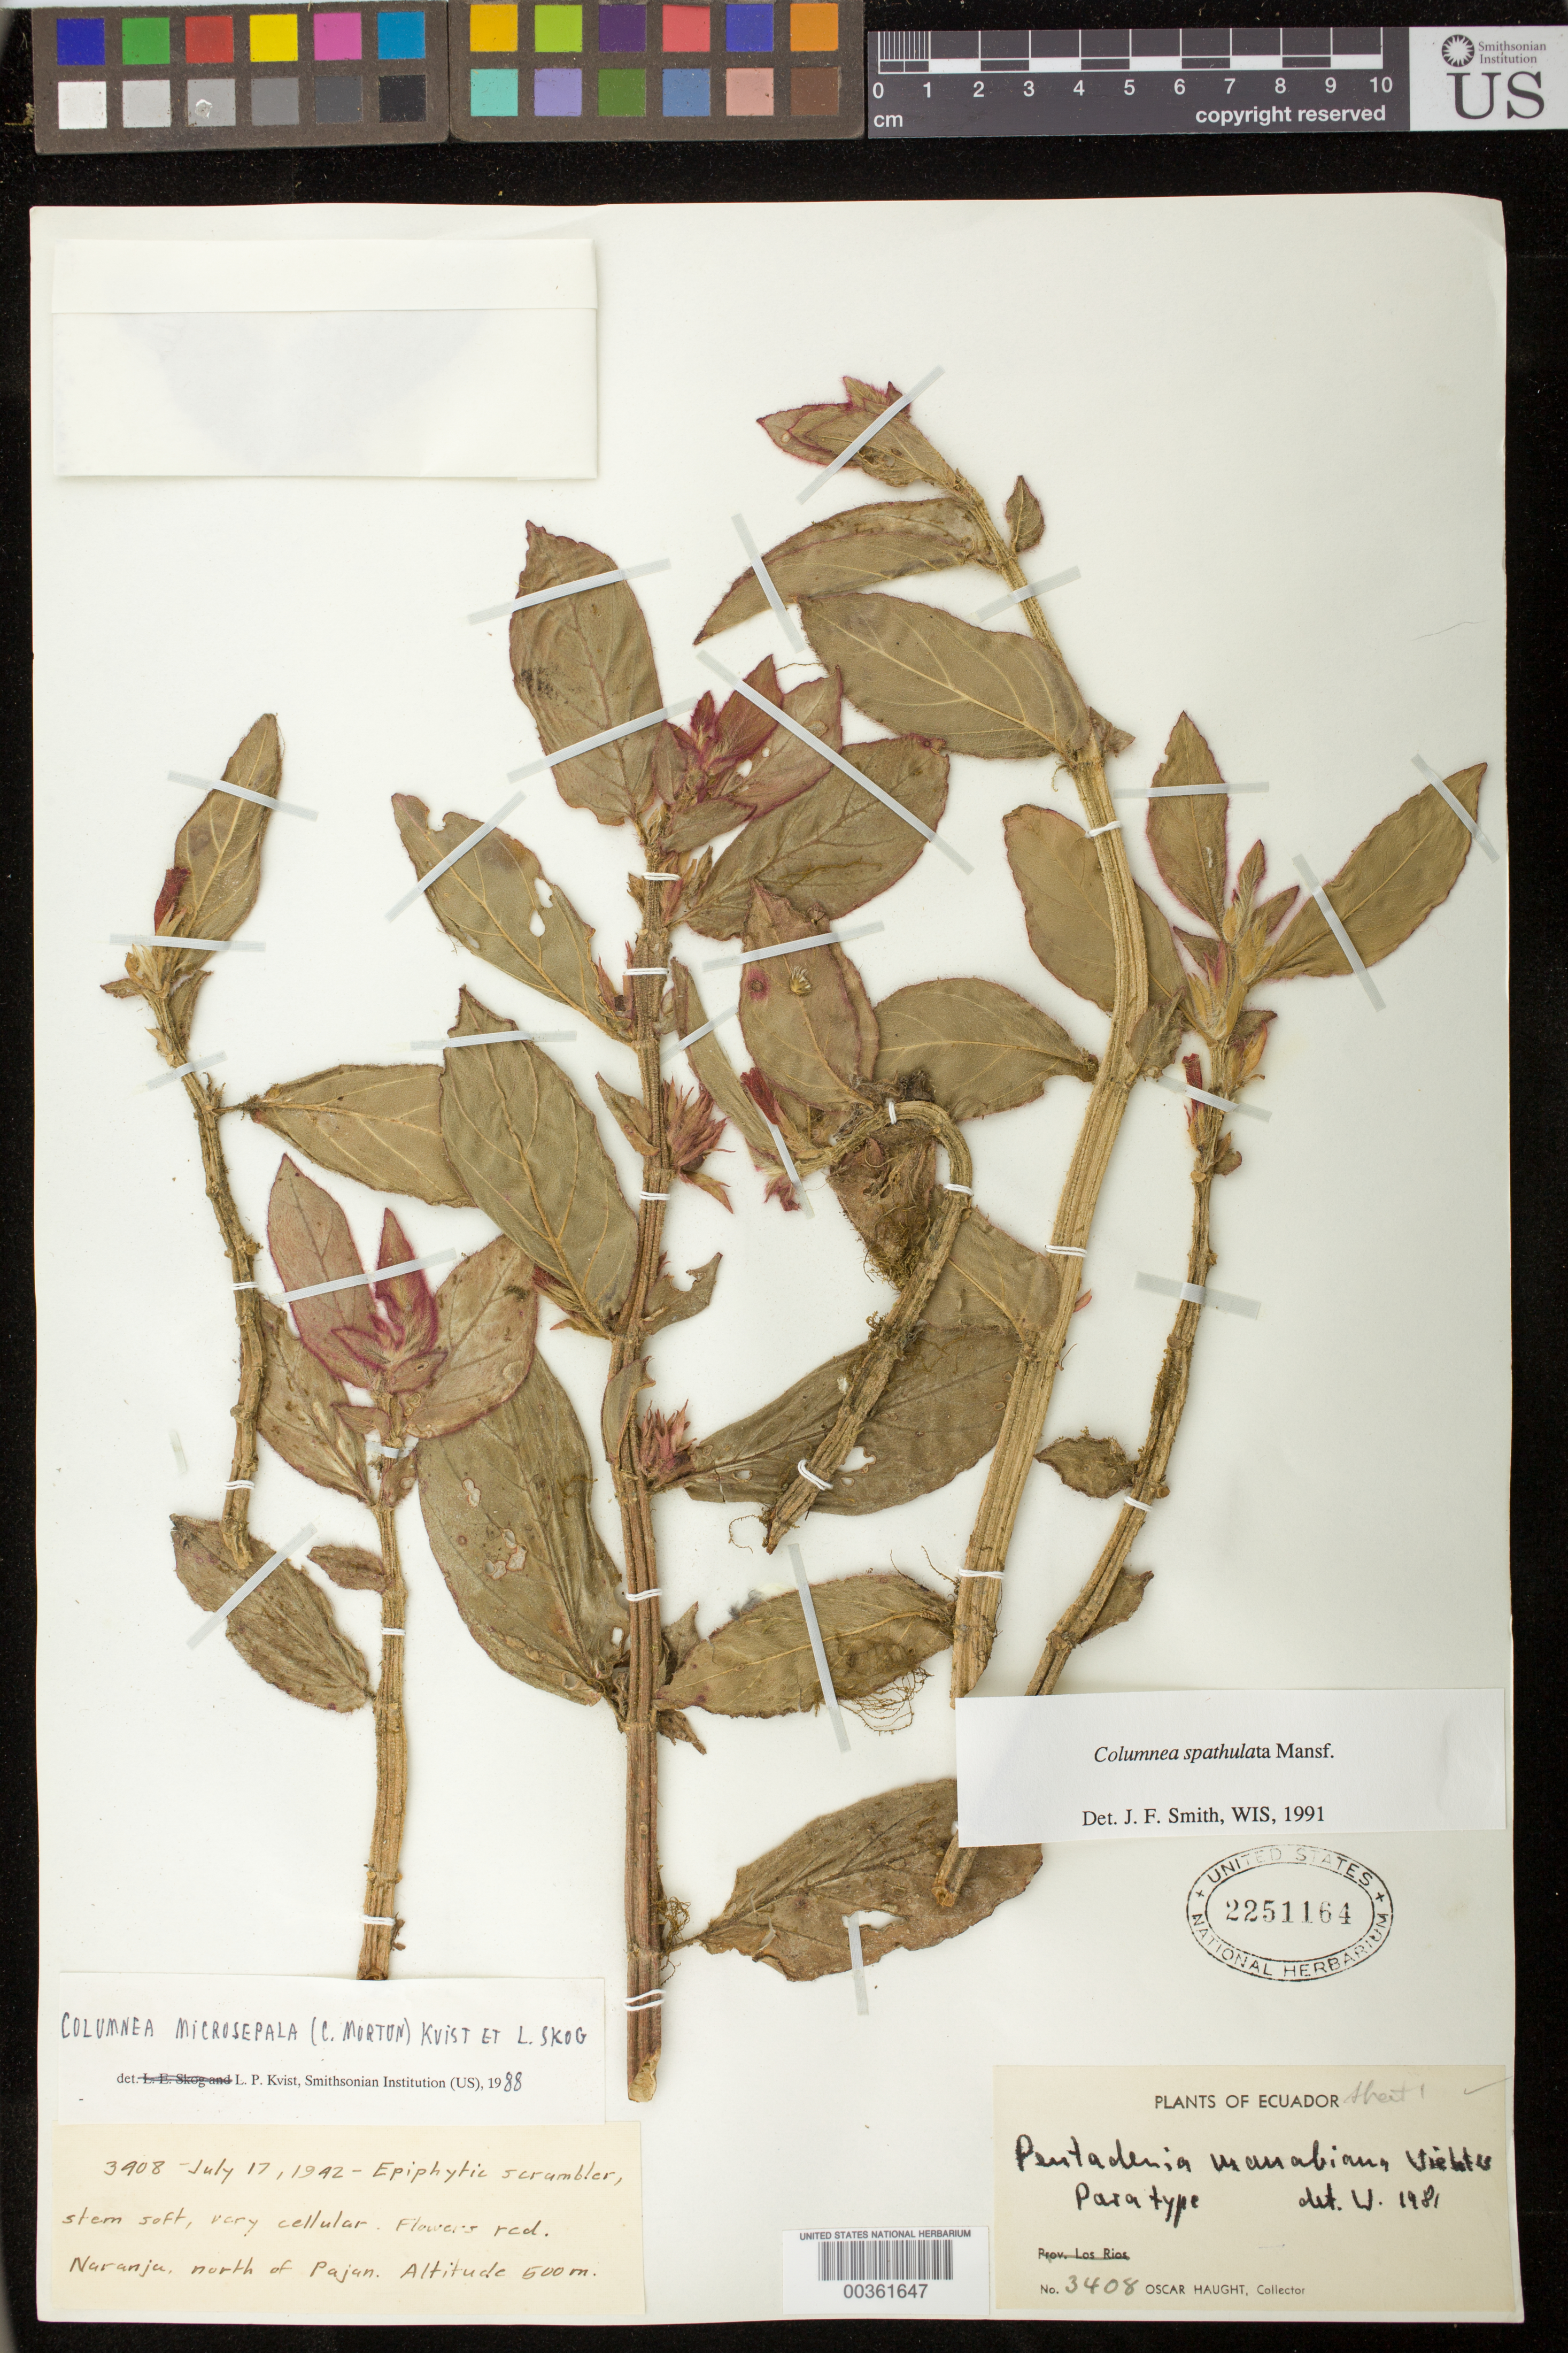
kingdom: Plantae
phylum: Tracheophyta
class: Magnoliopsida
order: Lamiales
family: Gesneriaceae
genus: Columnea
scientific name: Columnea spathulata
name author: Mansf.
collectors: O. L. Haught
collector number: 3408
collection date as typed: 17 Jul 1942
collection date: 1942-07-17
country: Ecuador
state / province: Manabí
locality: Naranja, N of Pajan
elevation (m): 500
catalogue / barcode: US 2251164